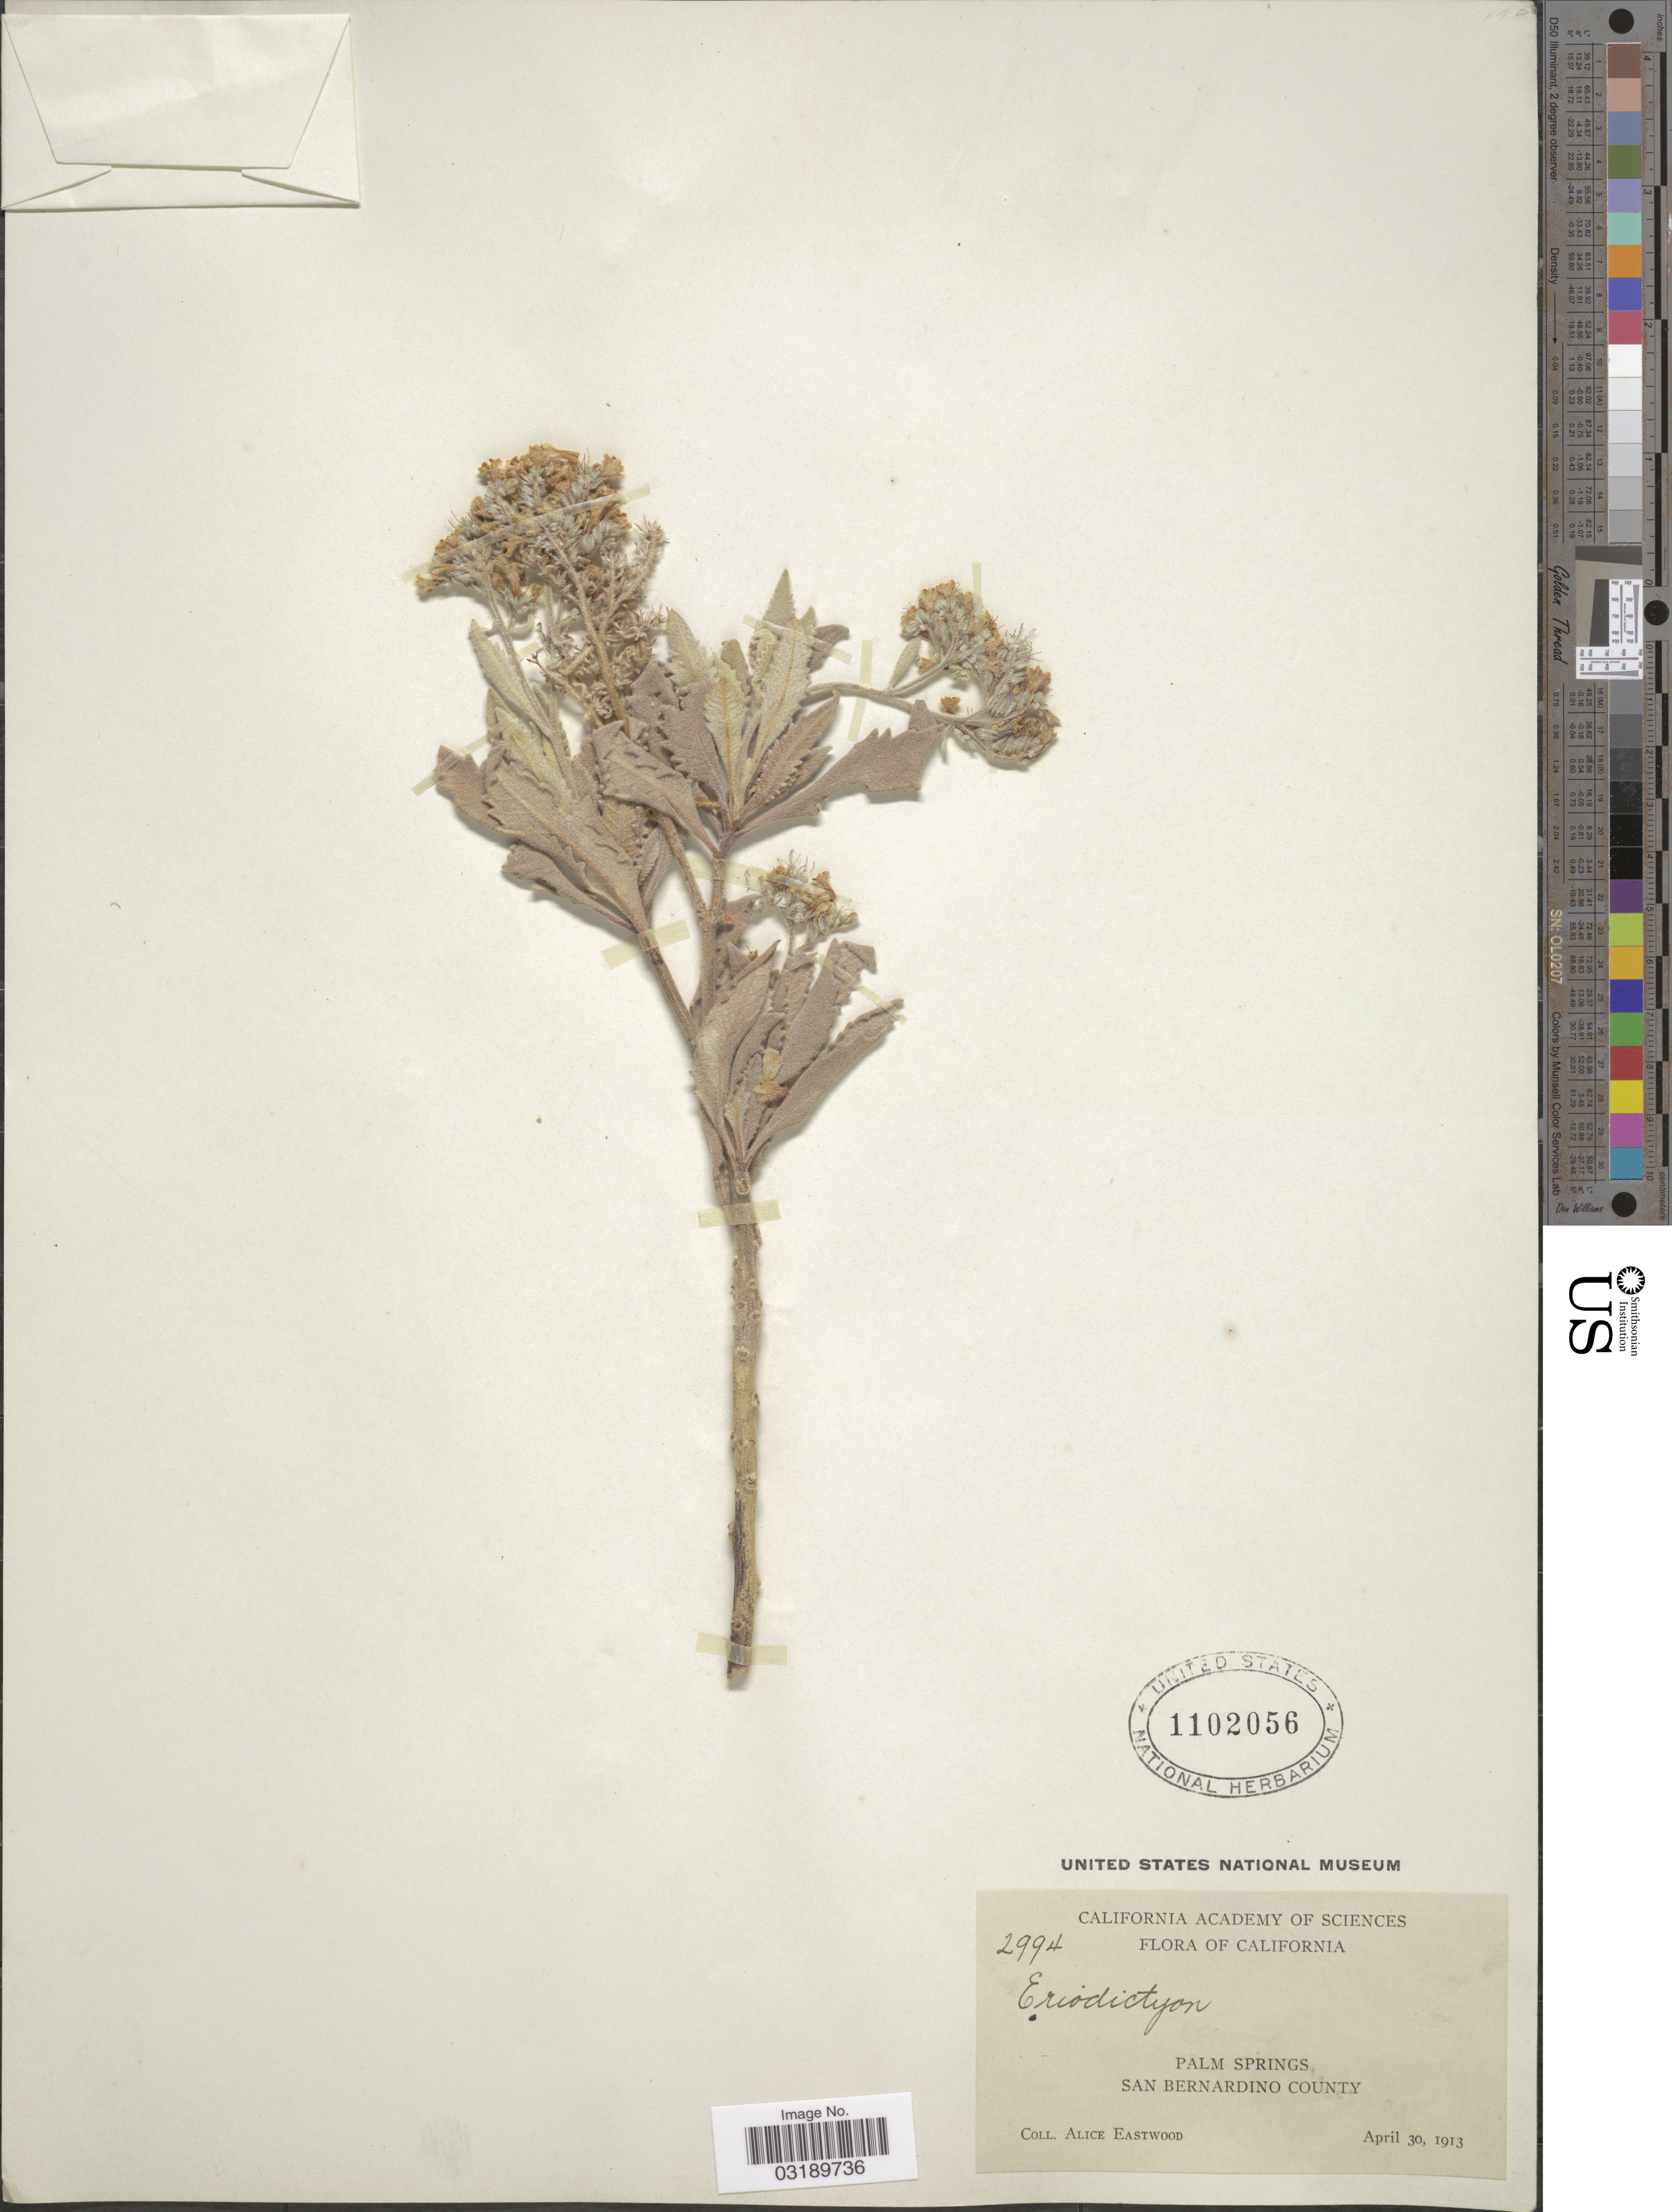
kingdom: Plantae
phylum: Tracheophyta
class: Magnoliopsida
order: Boraginales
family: Namaceae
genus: Eriodictyon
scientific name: Eriodictyon crassifolium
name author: Benth.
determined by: Rogers, Z. S.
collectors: A. Eastwood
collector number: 2994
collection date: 1913-04-30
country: United States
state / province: California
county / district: San Bernardino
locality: Palm Springs. San Bernardino County.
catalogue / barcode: US 1102056